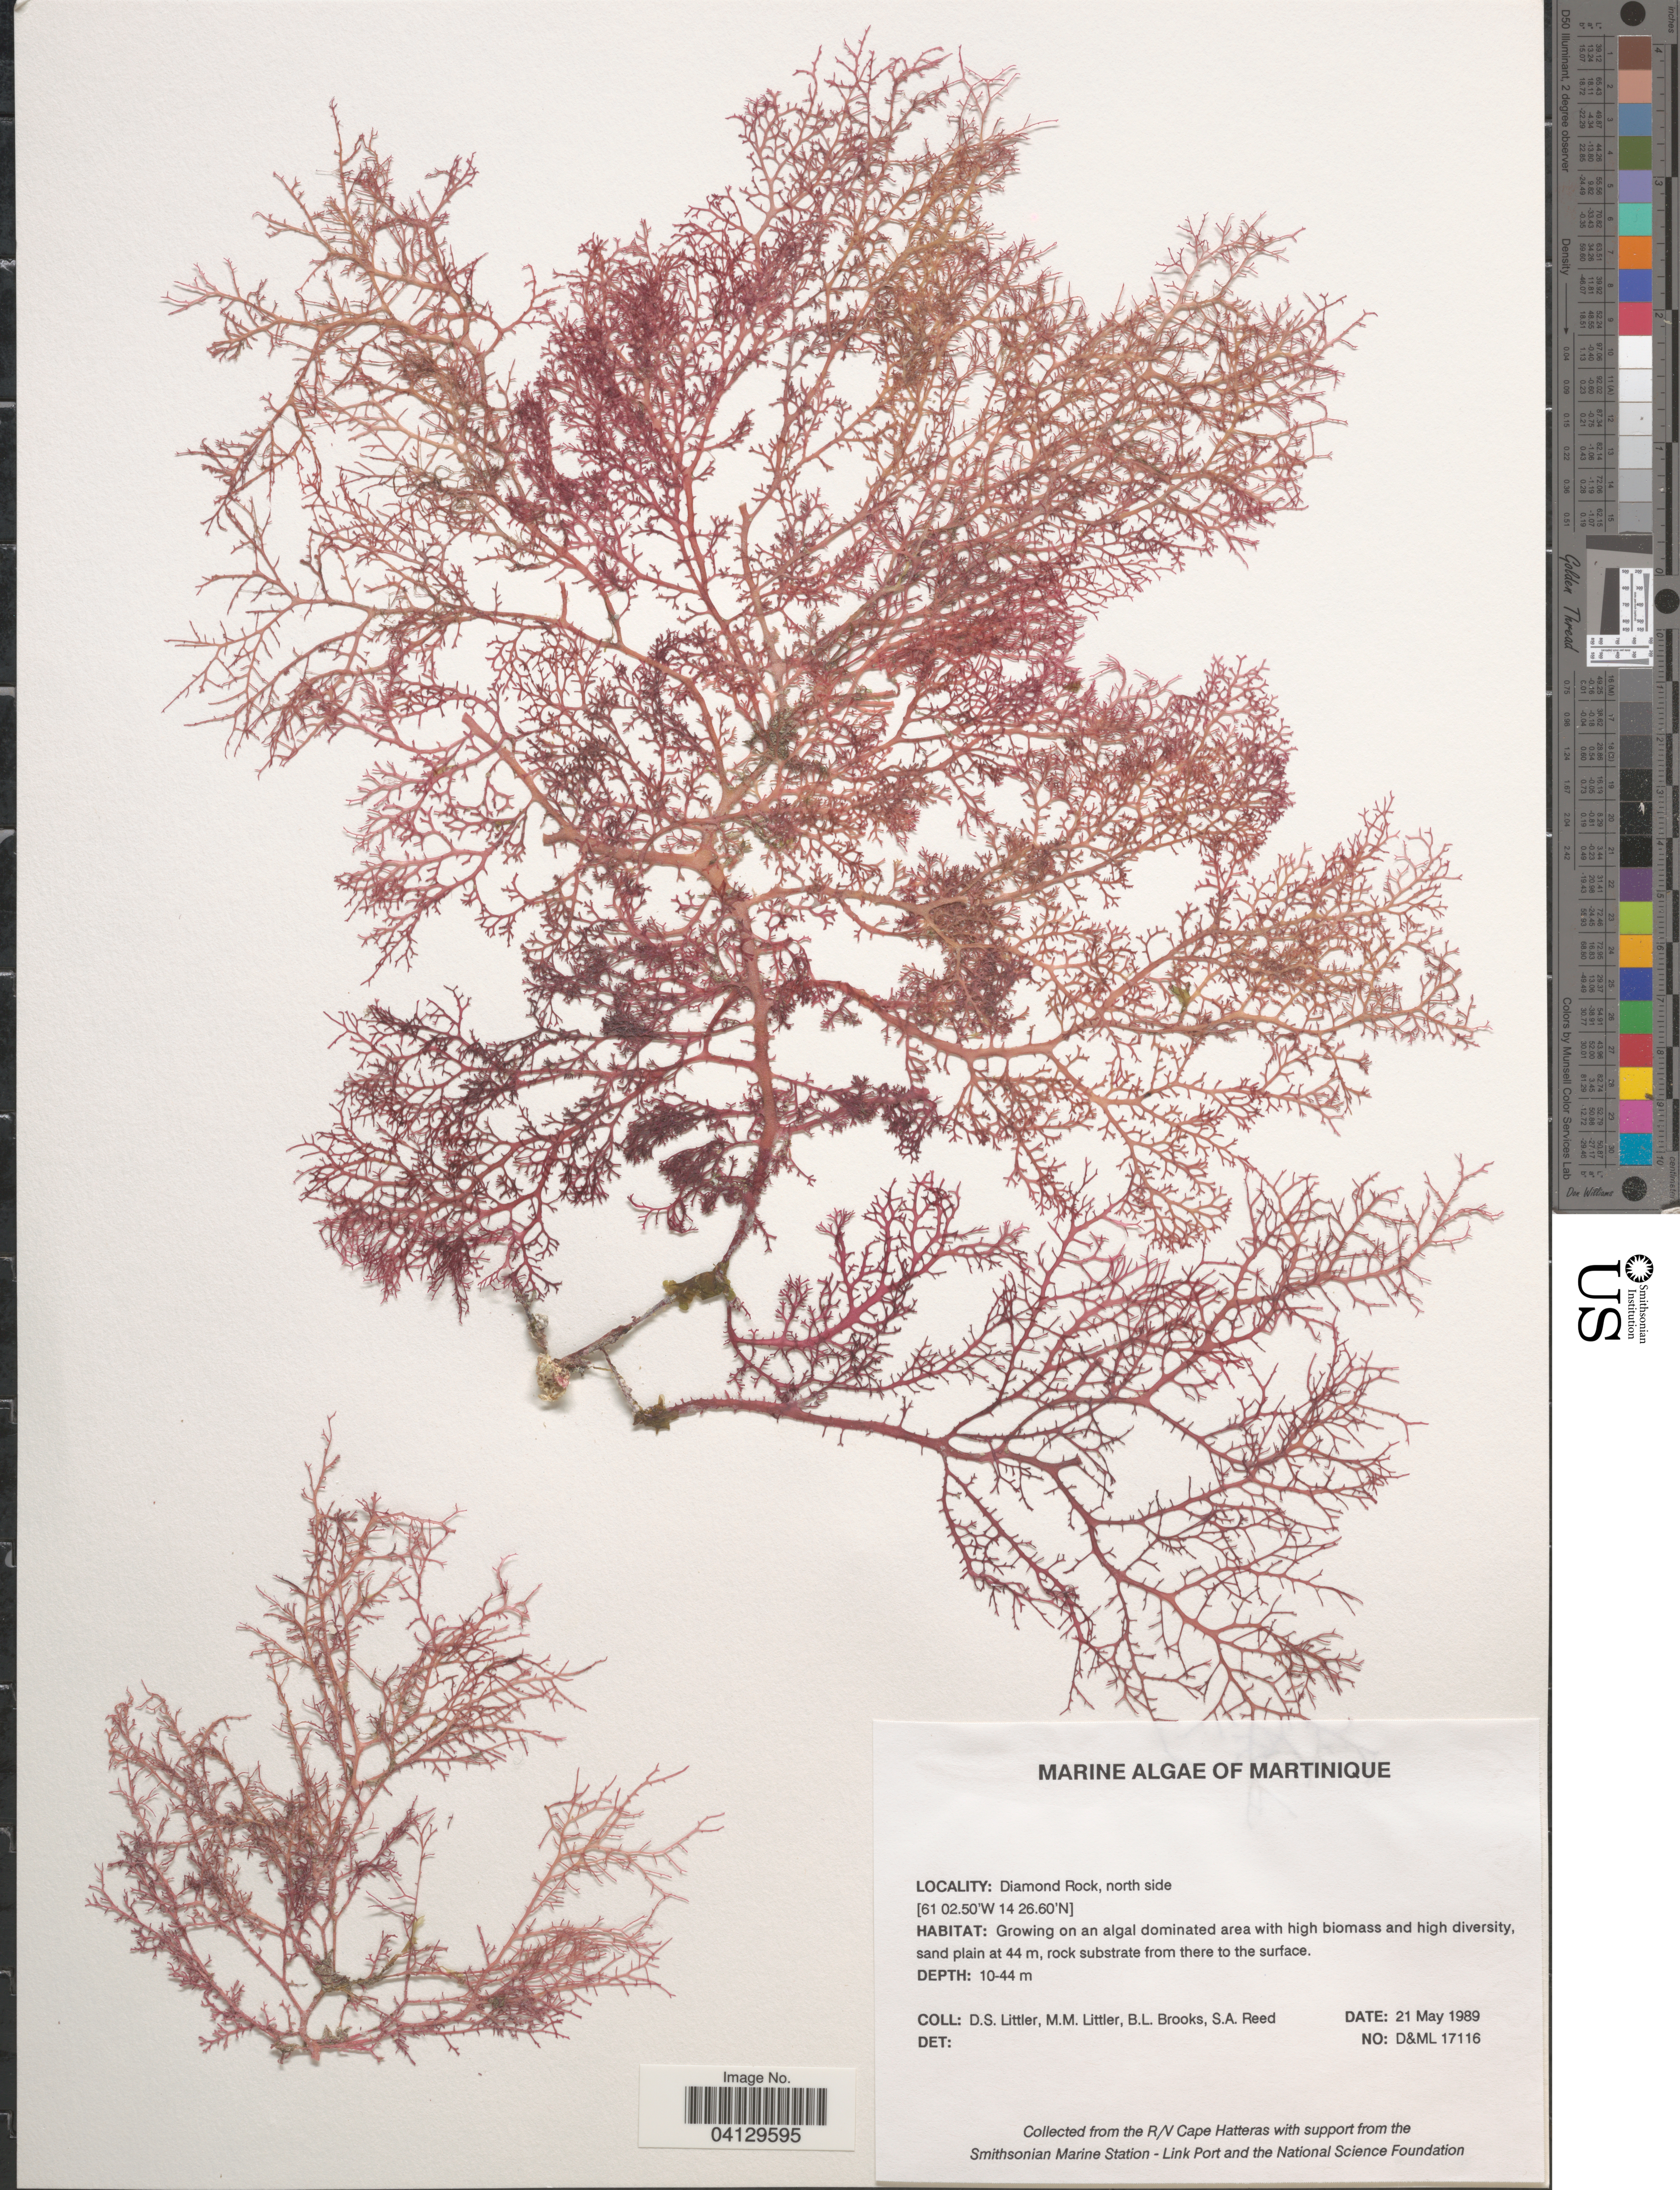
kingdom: Plantae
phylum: Rhodophyta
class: Florideophyceae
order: Corallinales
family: Corallinaceae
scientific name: Crustose Coralline Algae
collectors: D. S. Littler, B. Brooks & S. Reed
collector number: D&ML17116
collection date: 1989-05-21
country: Martinique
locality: Diamond Rock, north side.